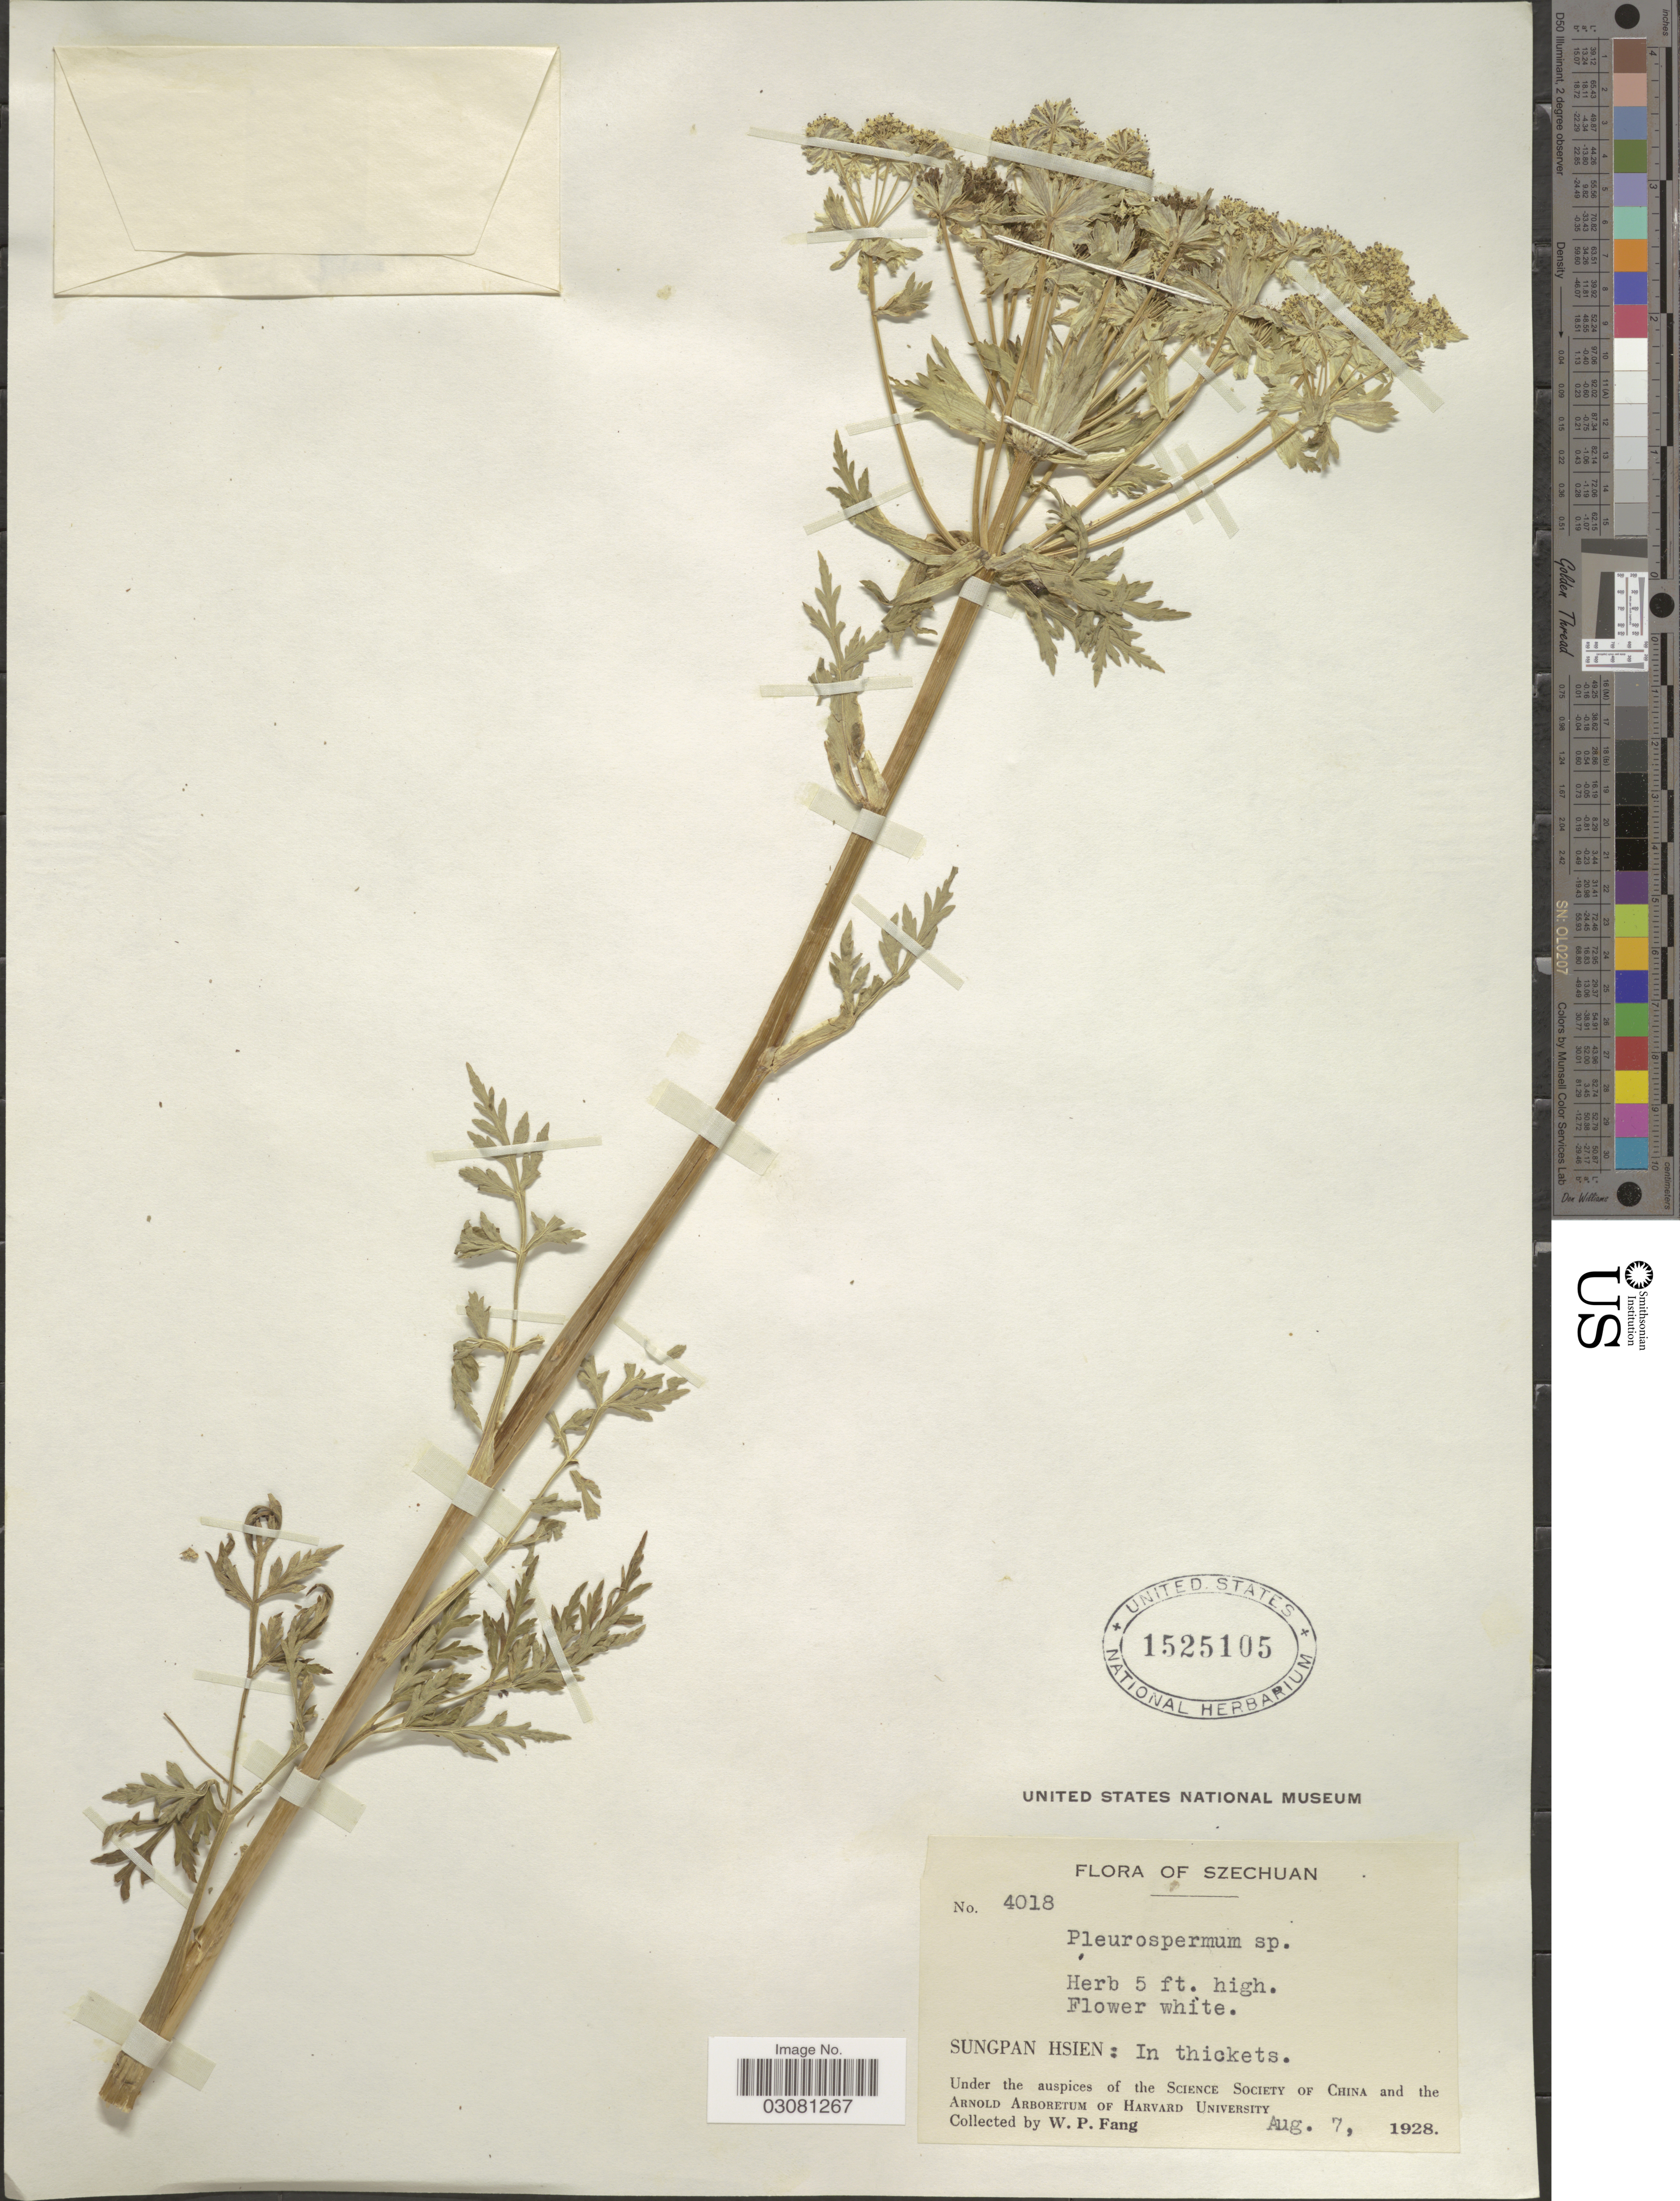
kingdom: Plantae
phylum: Tracheophyta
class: Magnoliopsida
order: Apiales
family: Apiaceae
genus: Pleurospermum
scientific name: Pleurospermum sp.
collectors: W. P. Fang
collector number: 4018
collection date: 1928-08-07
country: China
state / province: Sichuan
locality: Szechuan. Sungpan Hsien.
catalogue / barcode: US 1525105